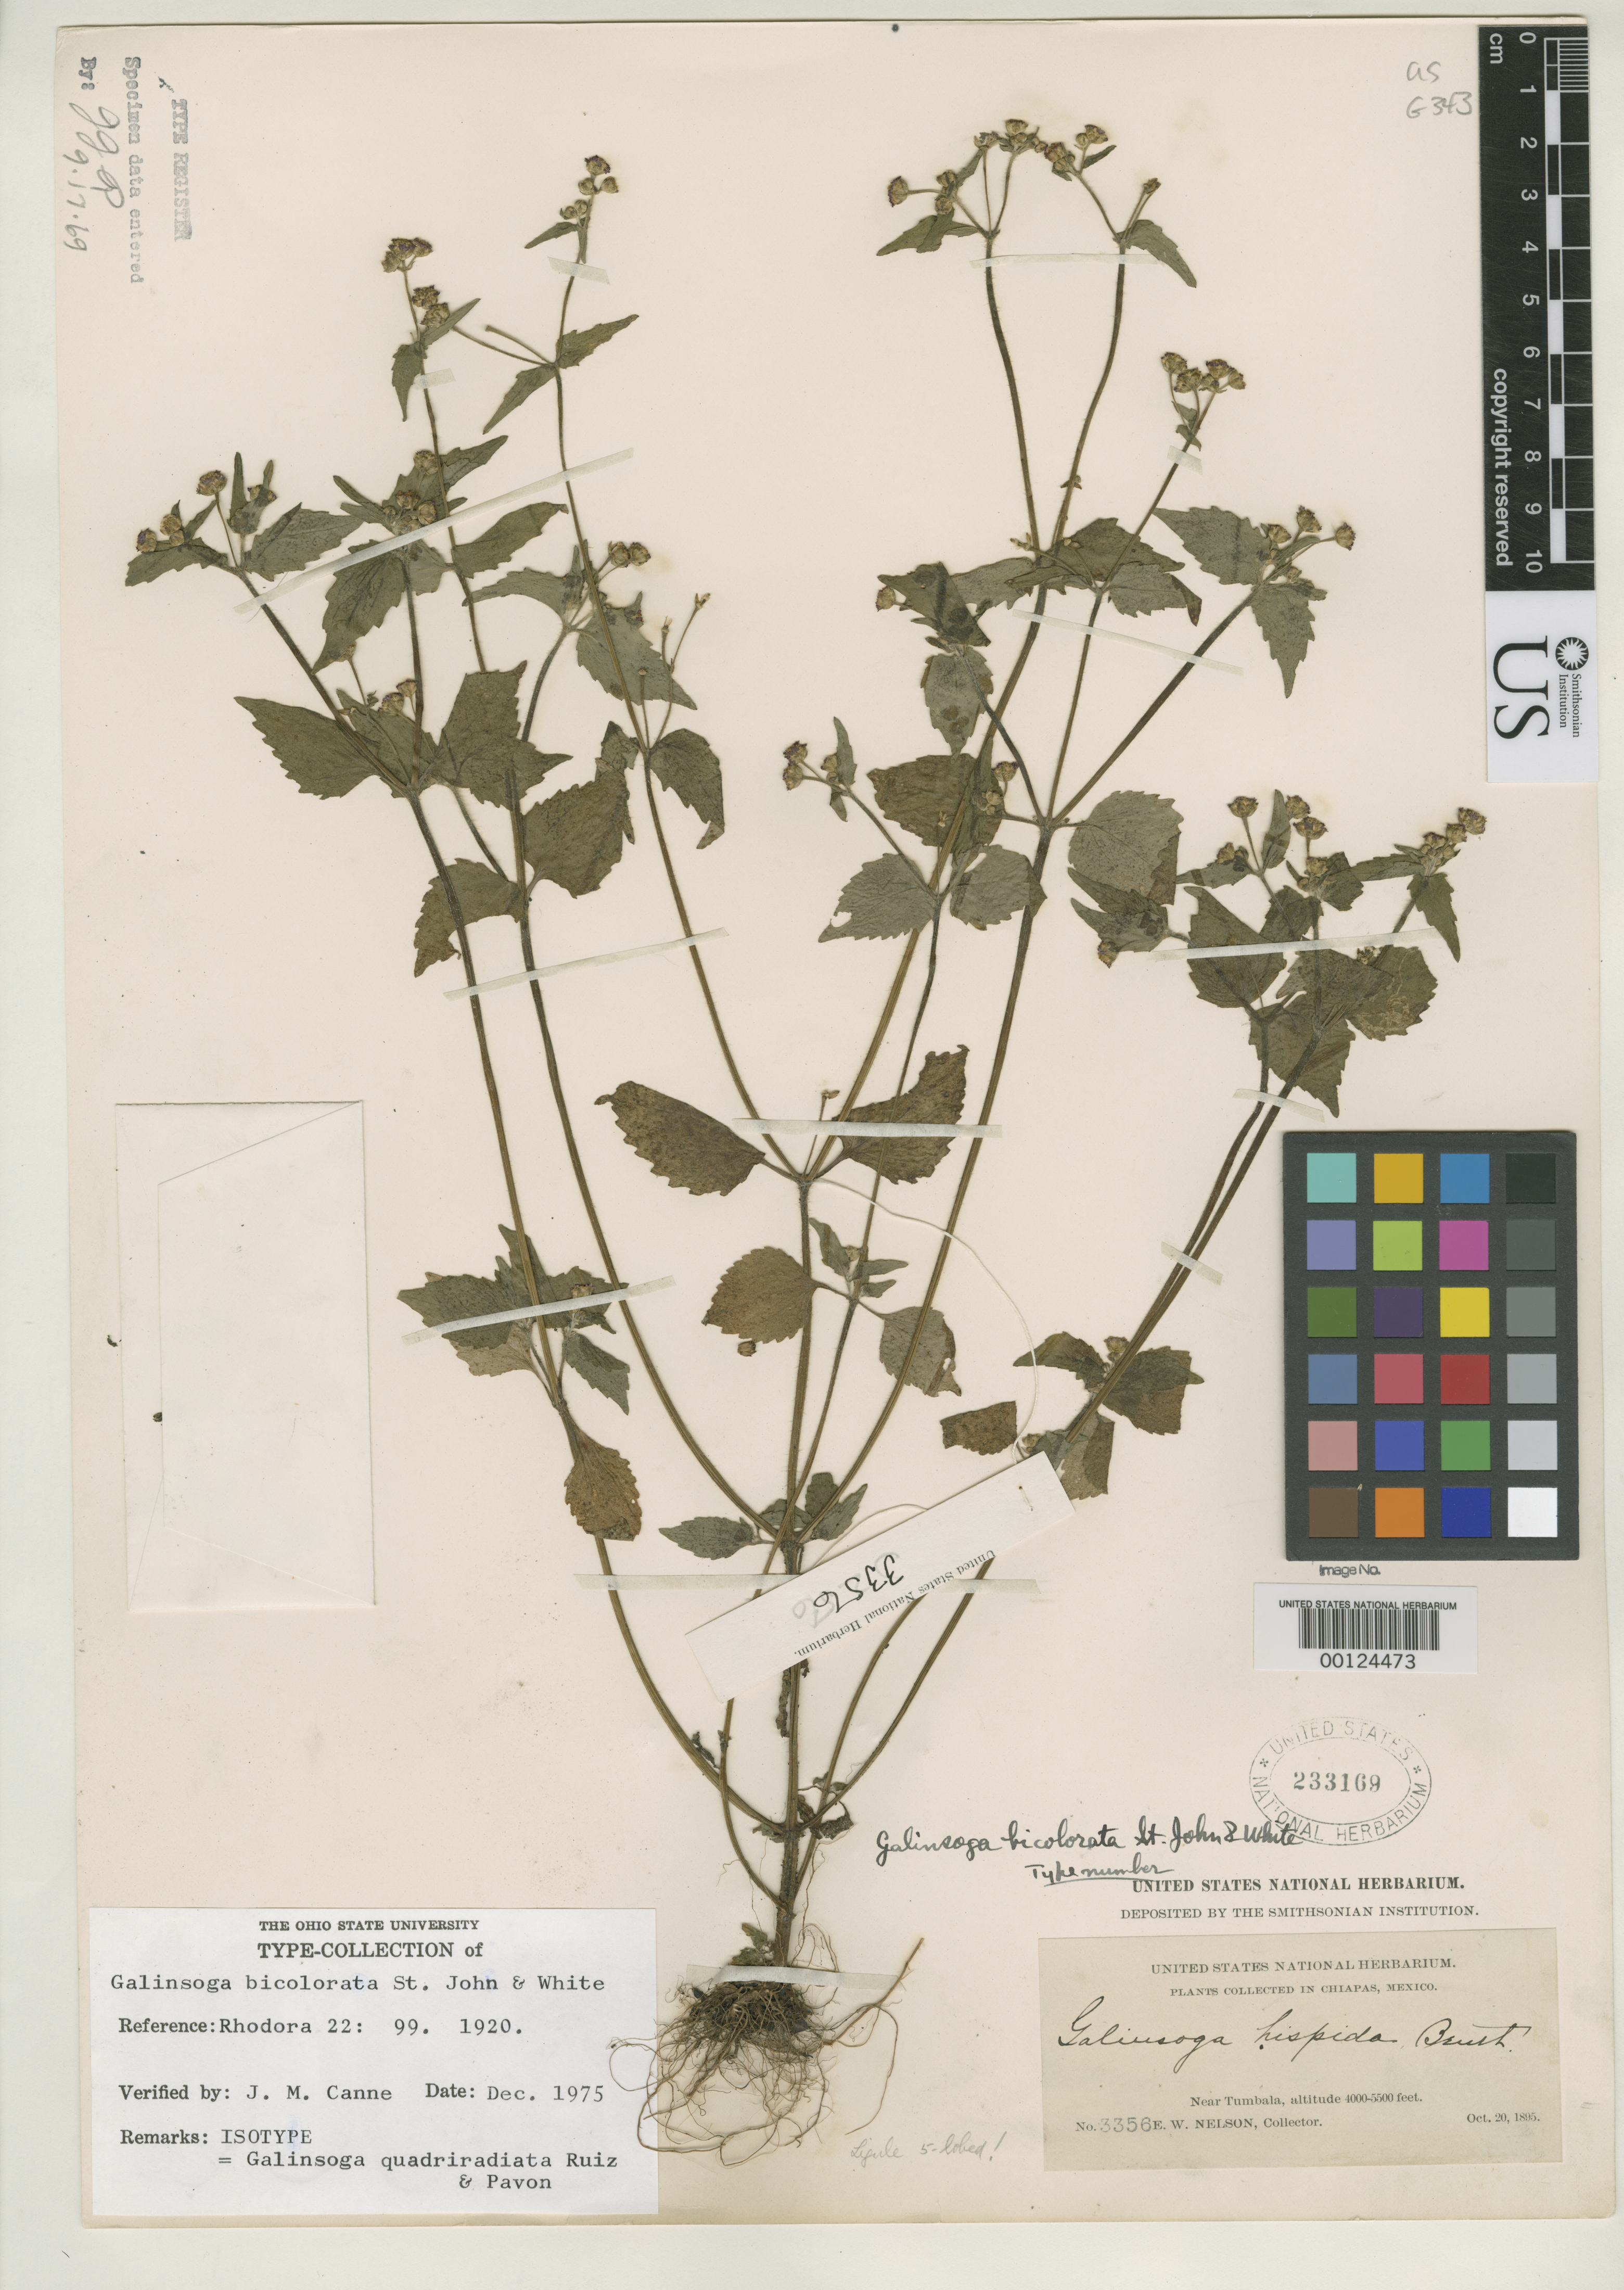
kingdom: Plantae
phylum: Tracheophyta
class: Magnoliopsida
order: Asterales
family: Asteraceae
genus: Galinsoga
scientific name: Galinsoga bicolorata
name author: H. St. John & D. White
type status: Isotype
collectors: E. W. Nelson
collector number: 3356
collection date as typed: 20 Oct 1895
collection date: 1895-10-20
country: Mexico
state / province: Chiapas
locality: Tumbala.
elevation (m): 1219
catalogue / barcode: US 233169